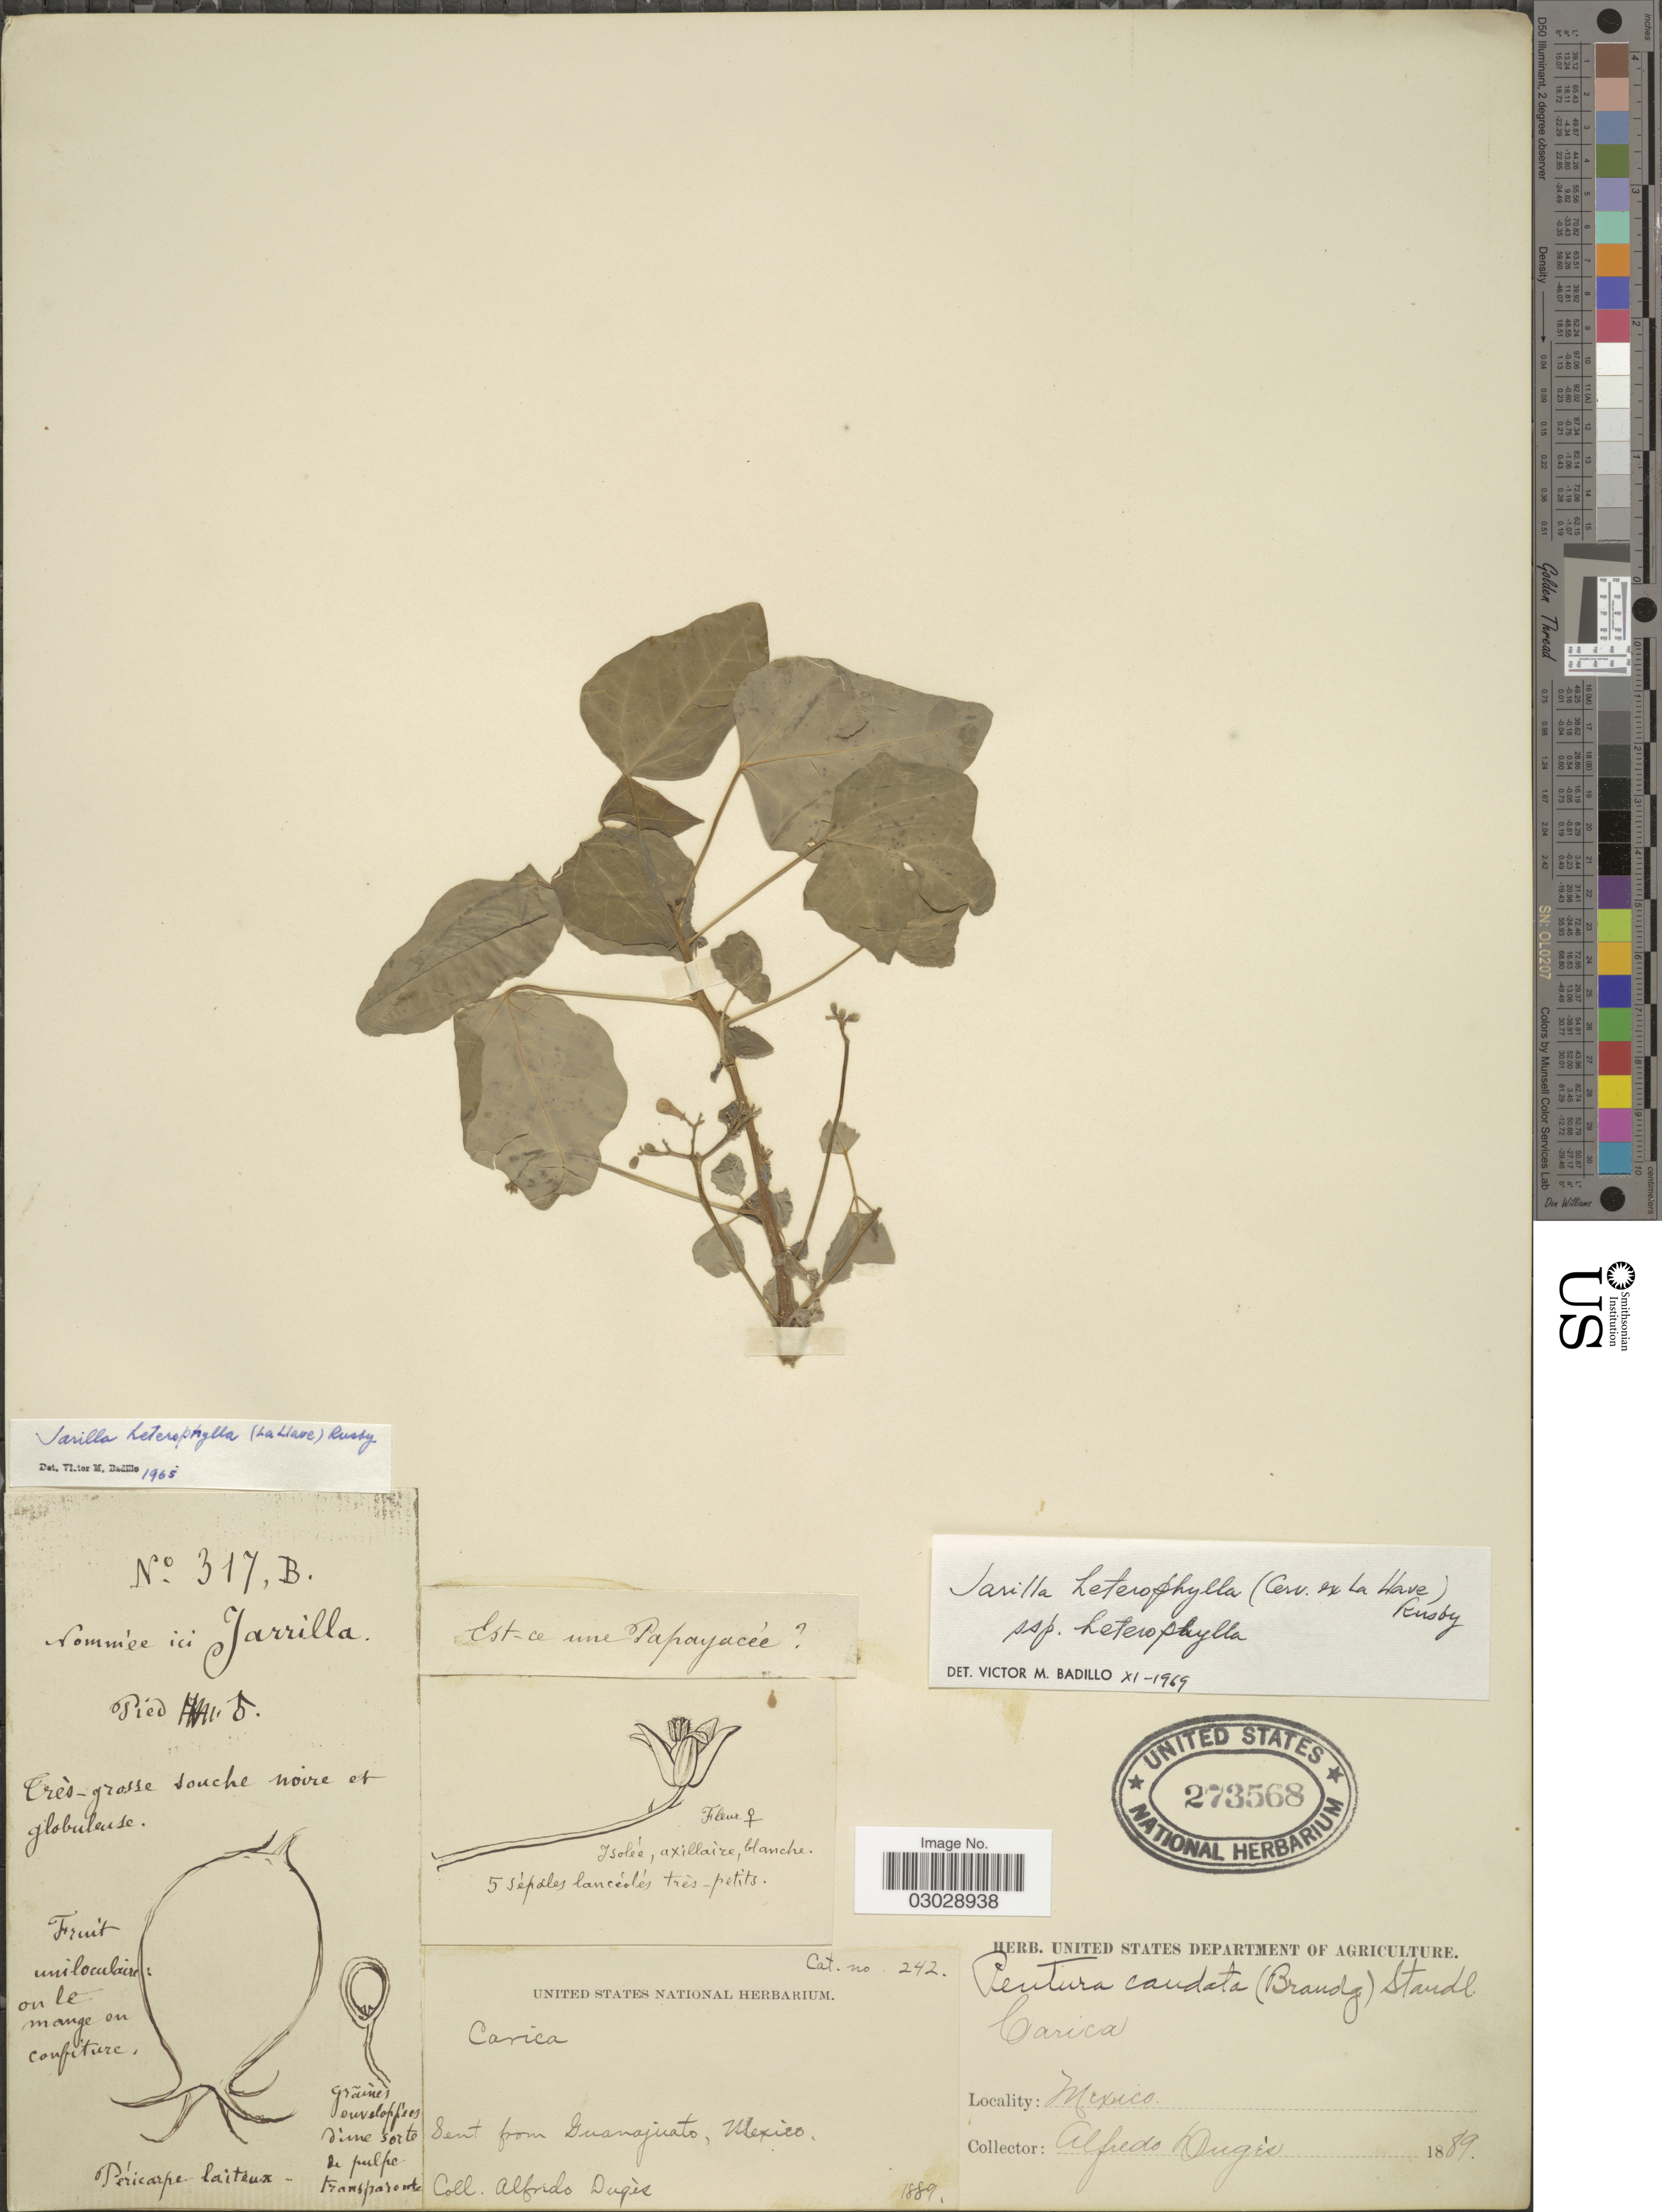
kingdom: Plantae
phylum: Tracheophyta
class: Magnoliopsida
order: Brassicales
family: Caricaceae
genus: Jarilla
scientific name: Jarilla caudata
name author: (Brandegee) Standl.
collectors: A. Dugès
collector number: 317B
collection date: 1889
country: Mexico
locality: Guanajuato.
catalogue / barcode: US 273568